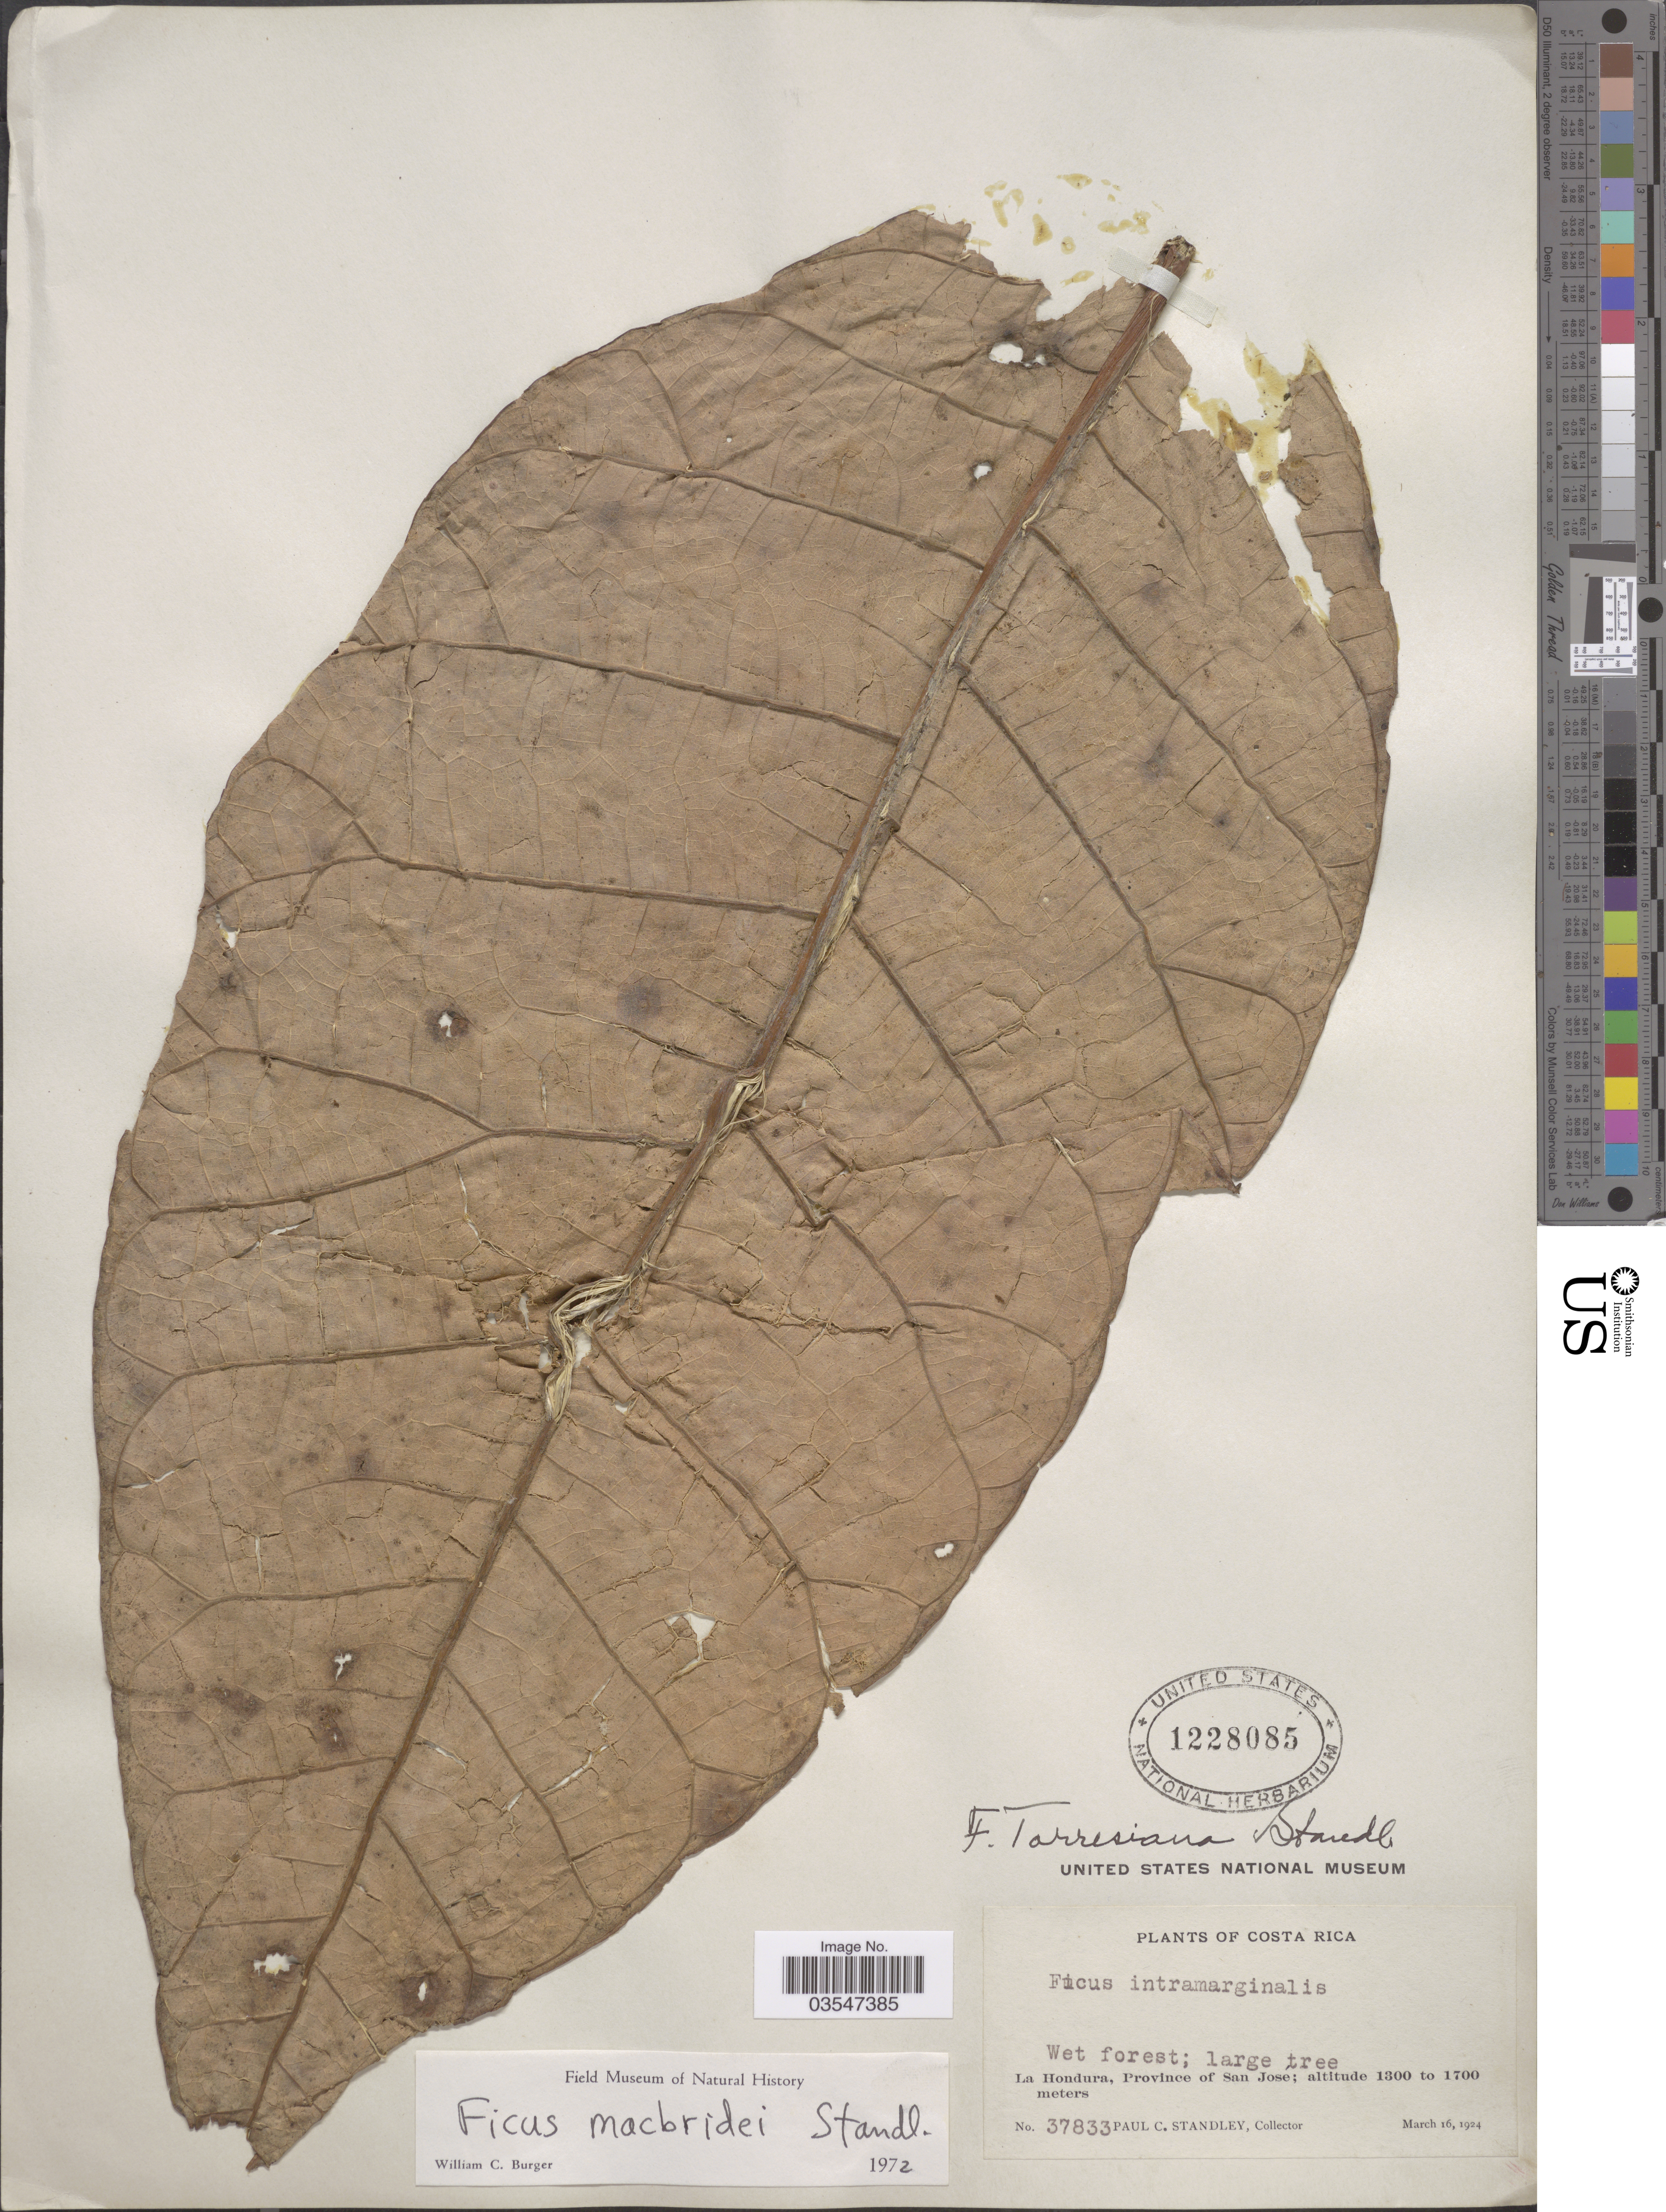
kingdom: Plantae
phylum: Tracheophyta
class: Magnoliopsida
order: Rosales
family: Moraceae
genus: Ficus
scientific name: Ficus macbridei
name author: Standl.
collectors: P. C. Standley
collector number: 37833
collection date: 1924-03-16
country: Costa Rica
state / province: San José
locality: La Hondura, Province of San José.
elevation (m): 1300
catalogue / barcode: US 1228085